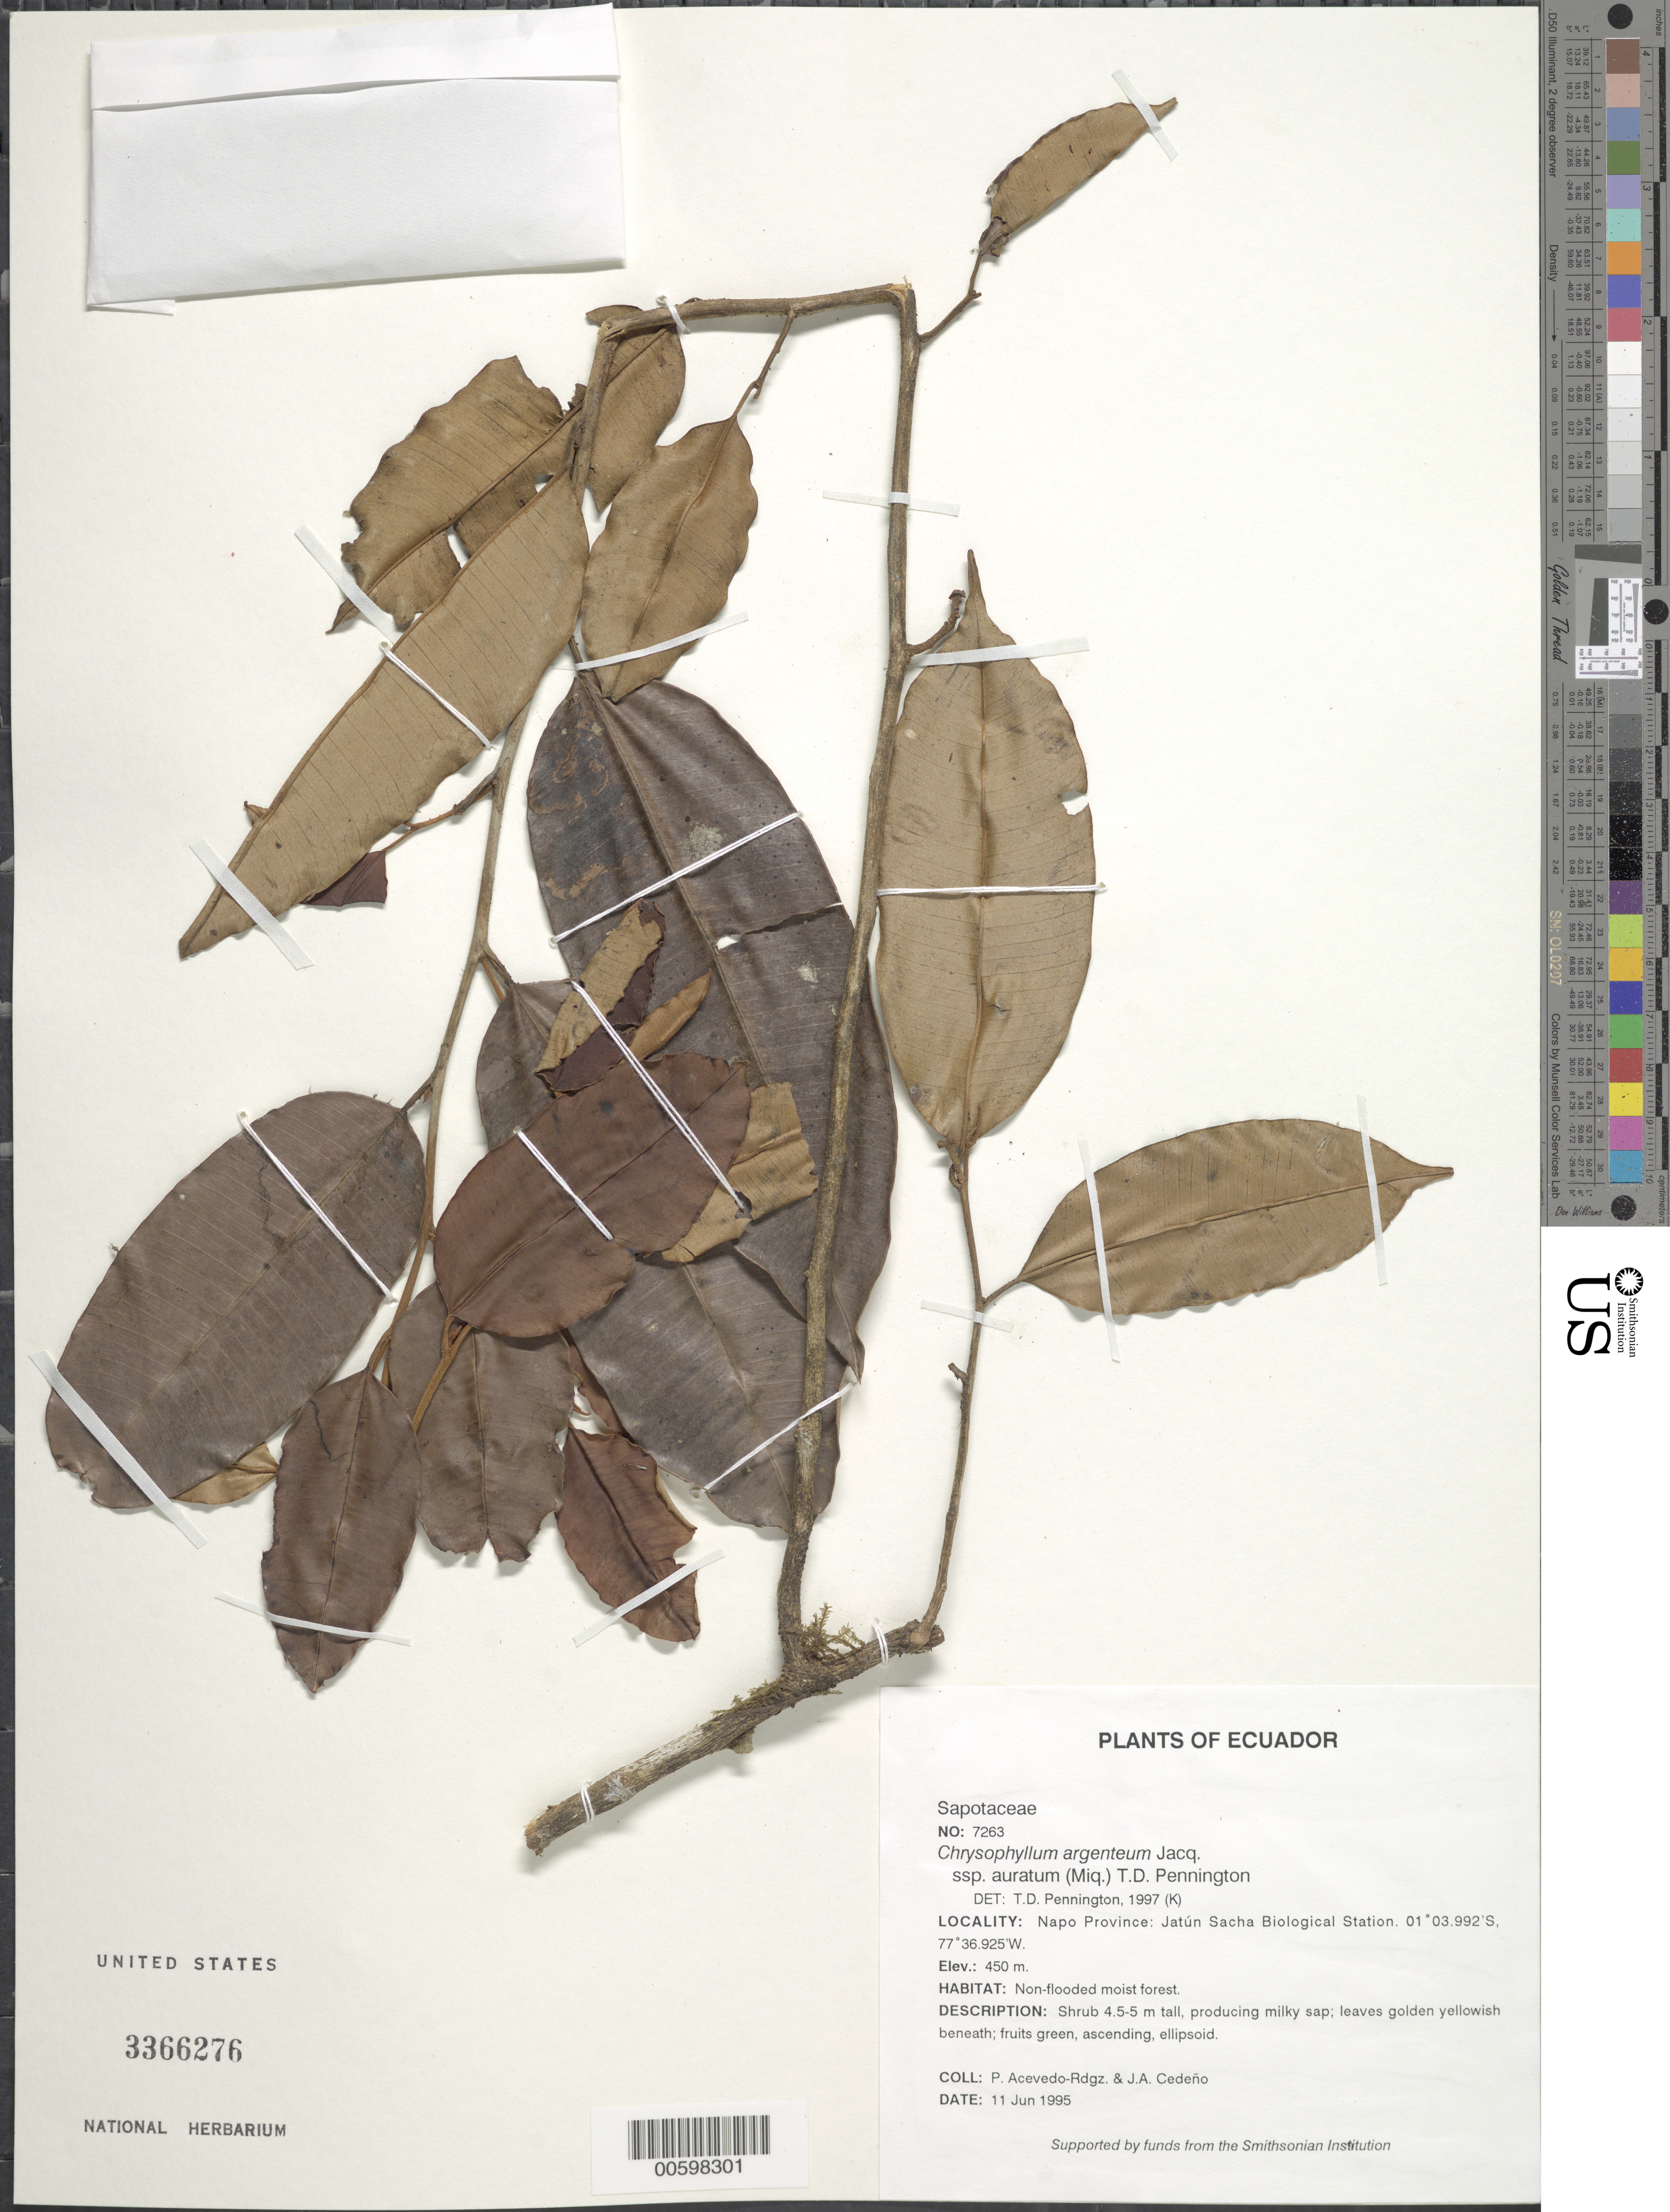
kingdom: Plantae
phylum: Tracheophyta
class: Magnoliopsida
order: Ericales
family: Sapotaceae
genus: Chrysophyllum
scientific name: Chrysophyllum argenteum subsp. auratum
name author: (Miq.) T.D. Penn.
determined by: Pennington, T. D., (K)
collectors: P. Acevedo-Rodr. & J. A. Cedeño M.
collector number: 7263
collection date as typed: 11 Jun 1995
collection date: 1995-06-11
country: Ecuador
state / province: Napo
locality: Napo Province: Jatún Sacha Biological Station.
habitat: Non-flooded moist forest.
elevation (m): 450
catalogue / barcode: US 3366276